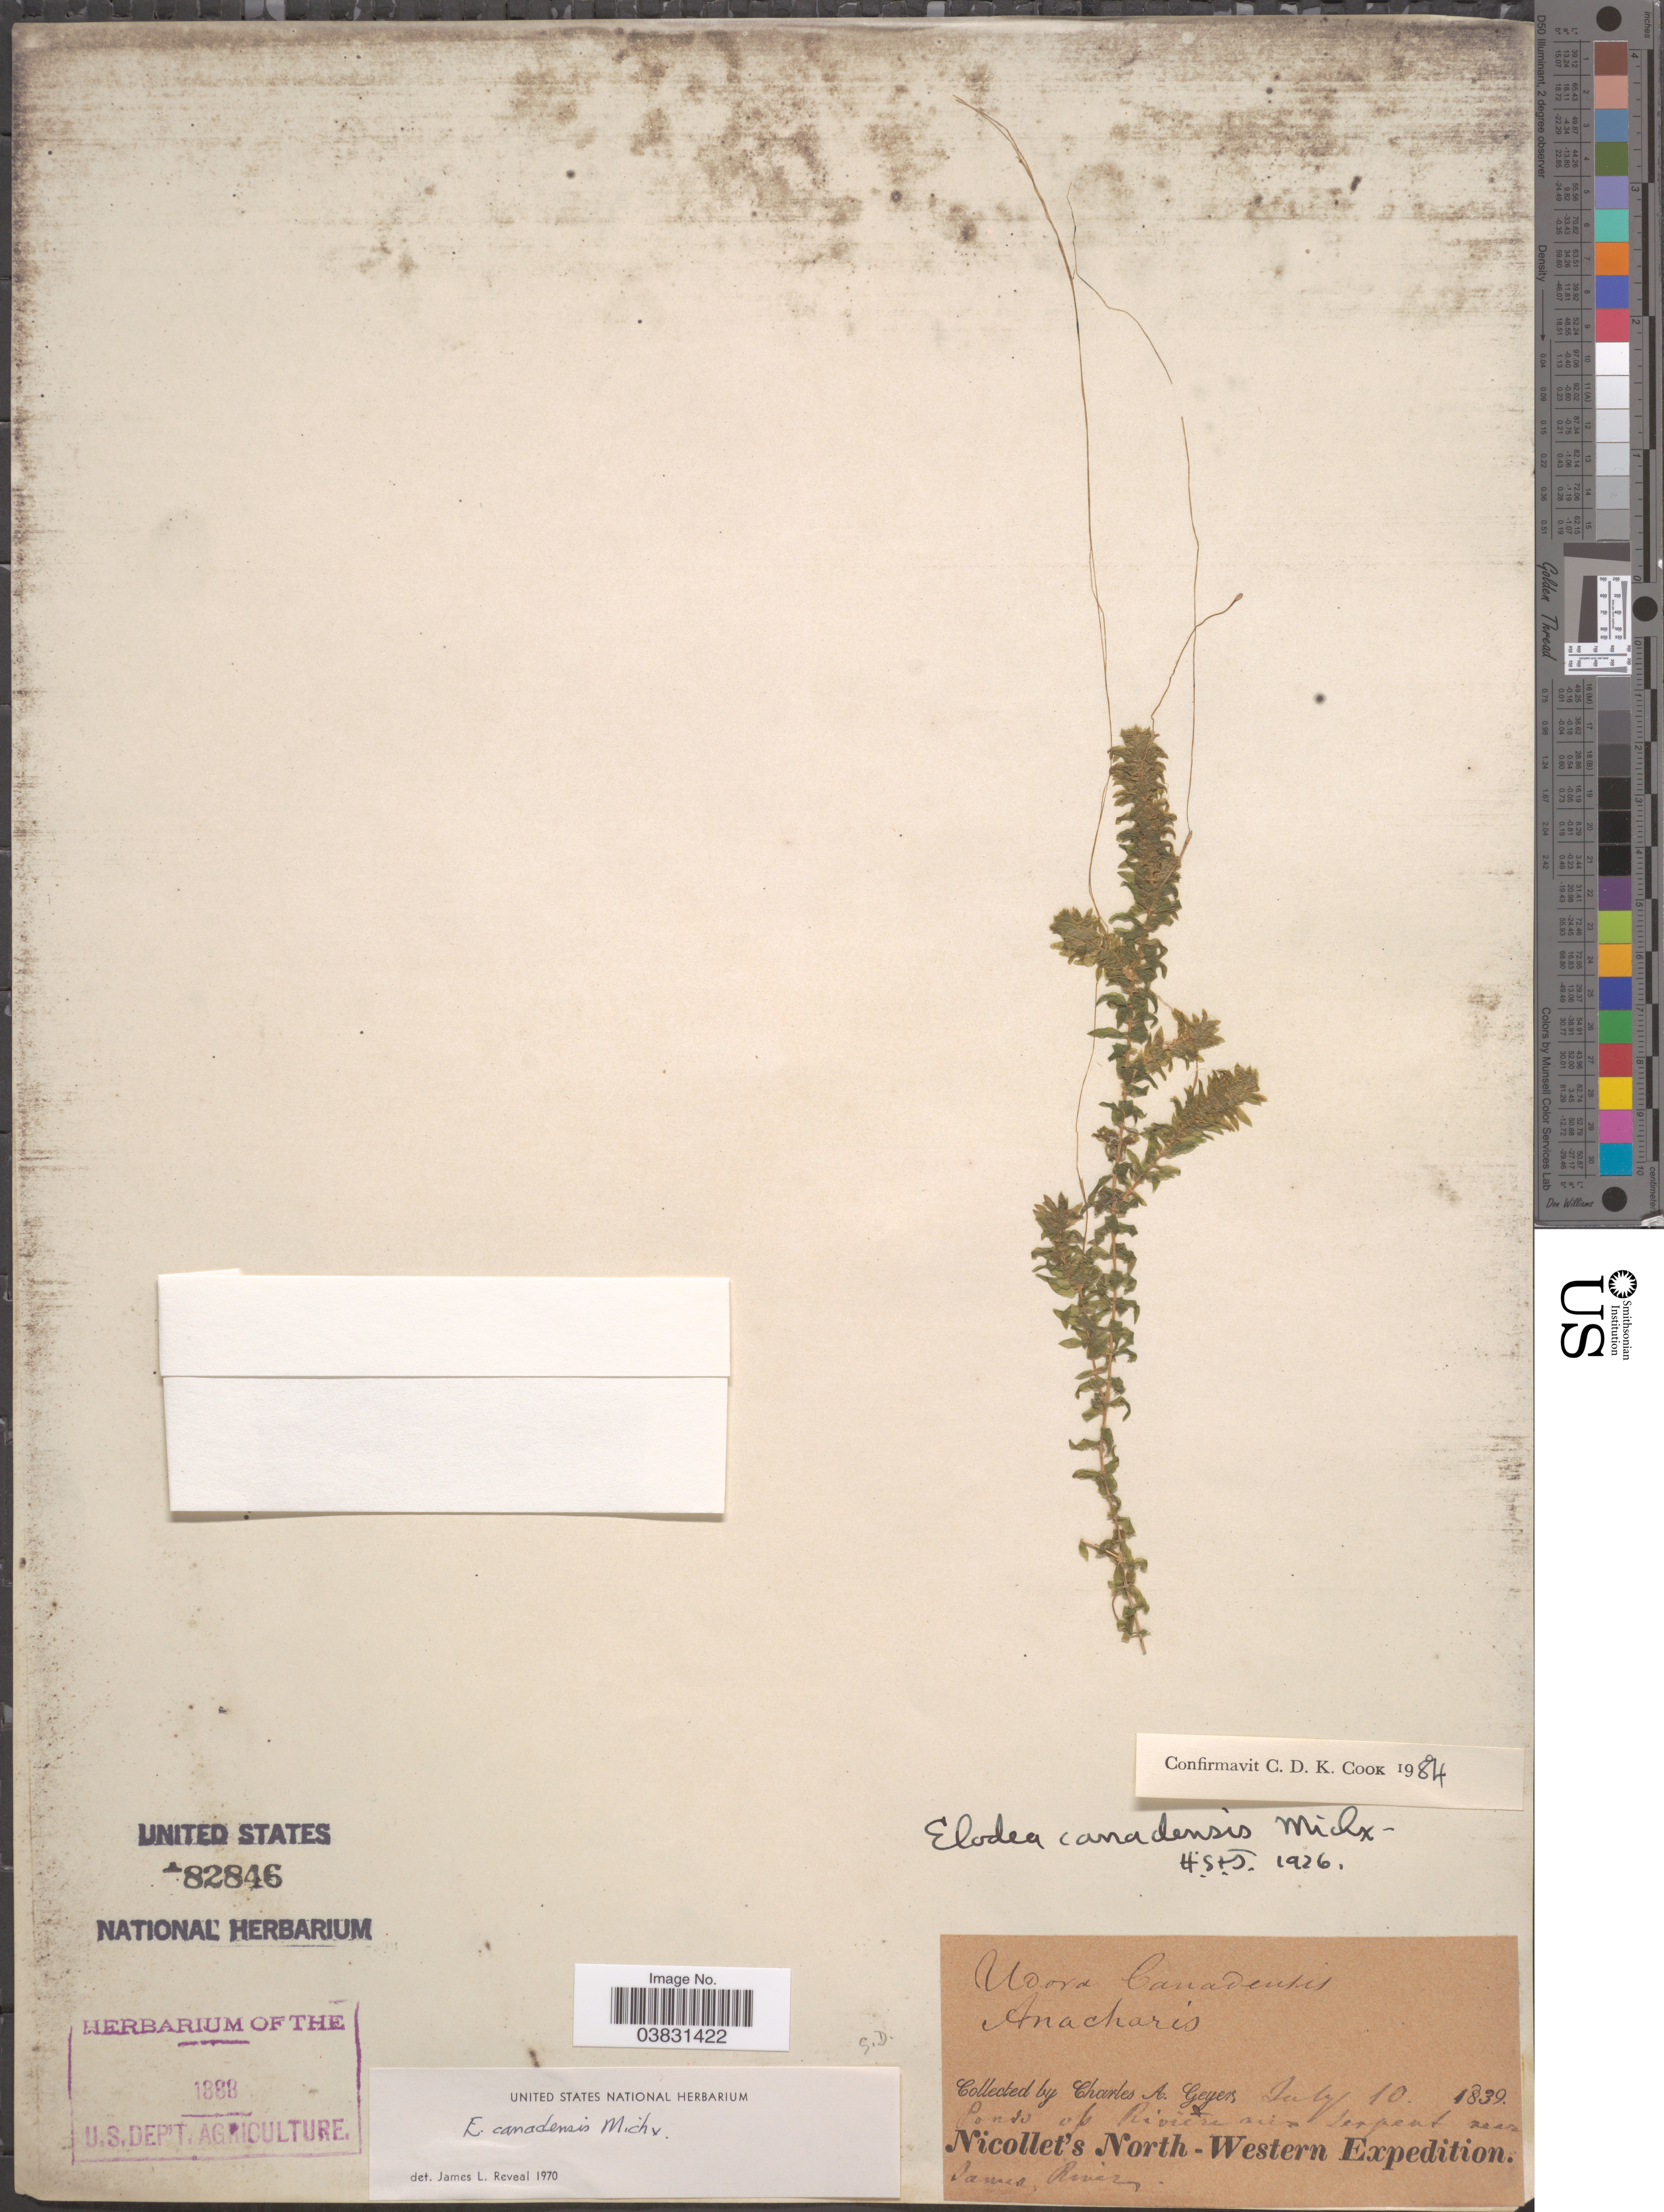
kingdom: Plantae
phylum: Tracheophyta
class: Liliopsida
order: Alismatales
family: Hydrocharitaceae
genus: Elodea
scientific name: Elodea canadensis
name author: Michx.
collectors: C. A. Geyer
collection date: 1839-07-10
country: United States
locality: Ponds of Riviére aux Serpent near James River.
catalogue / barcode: US 82846